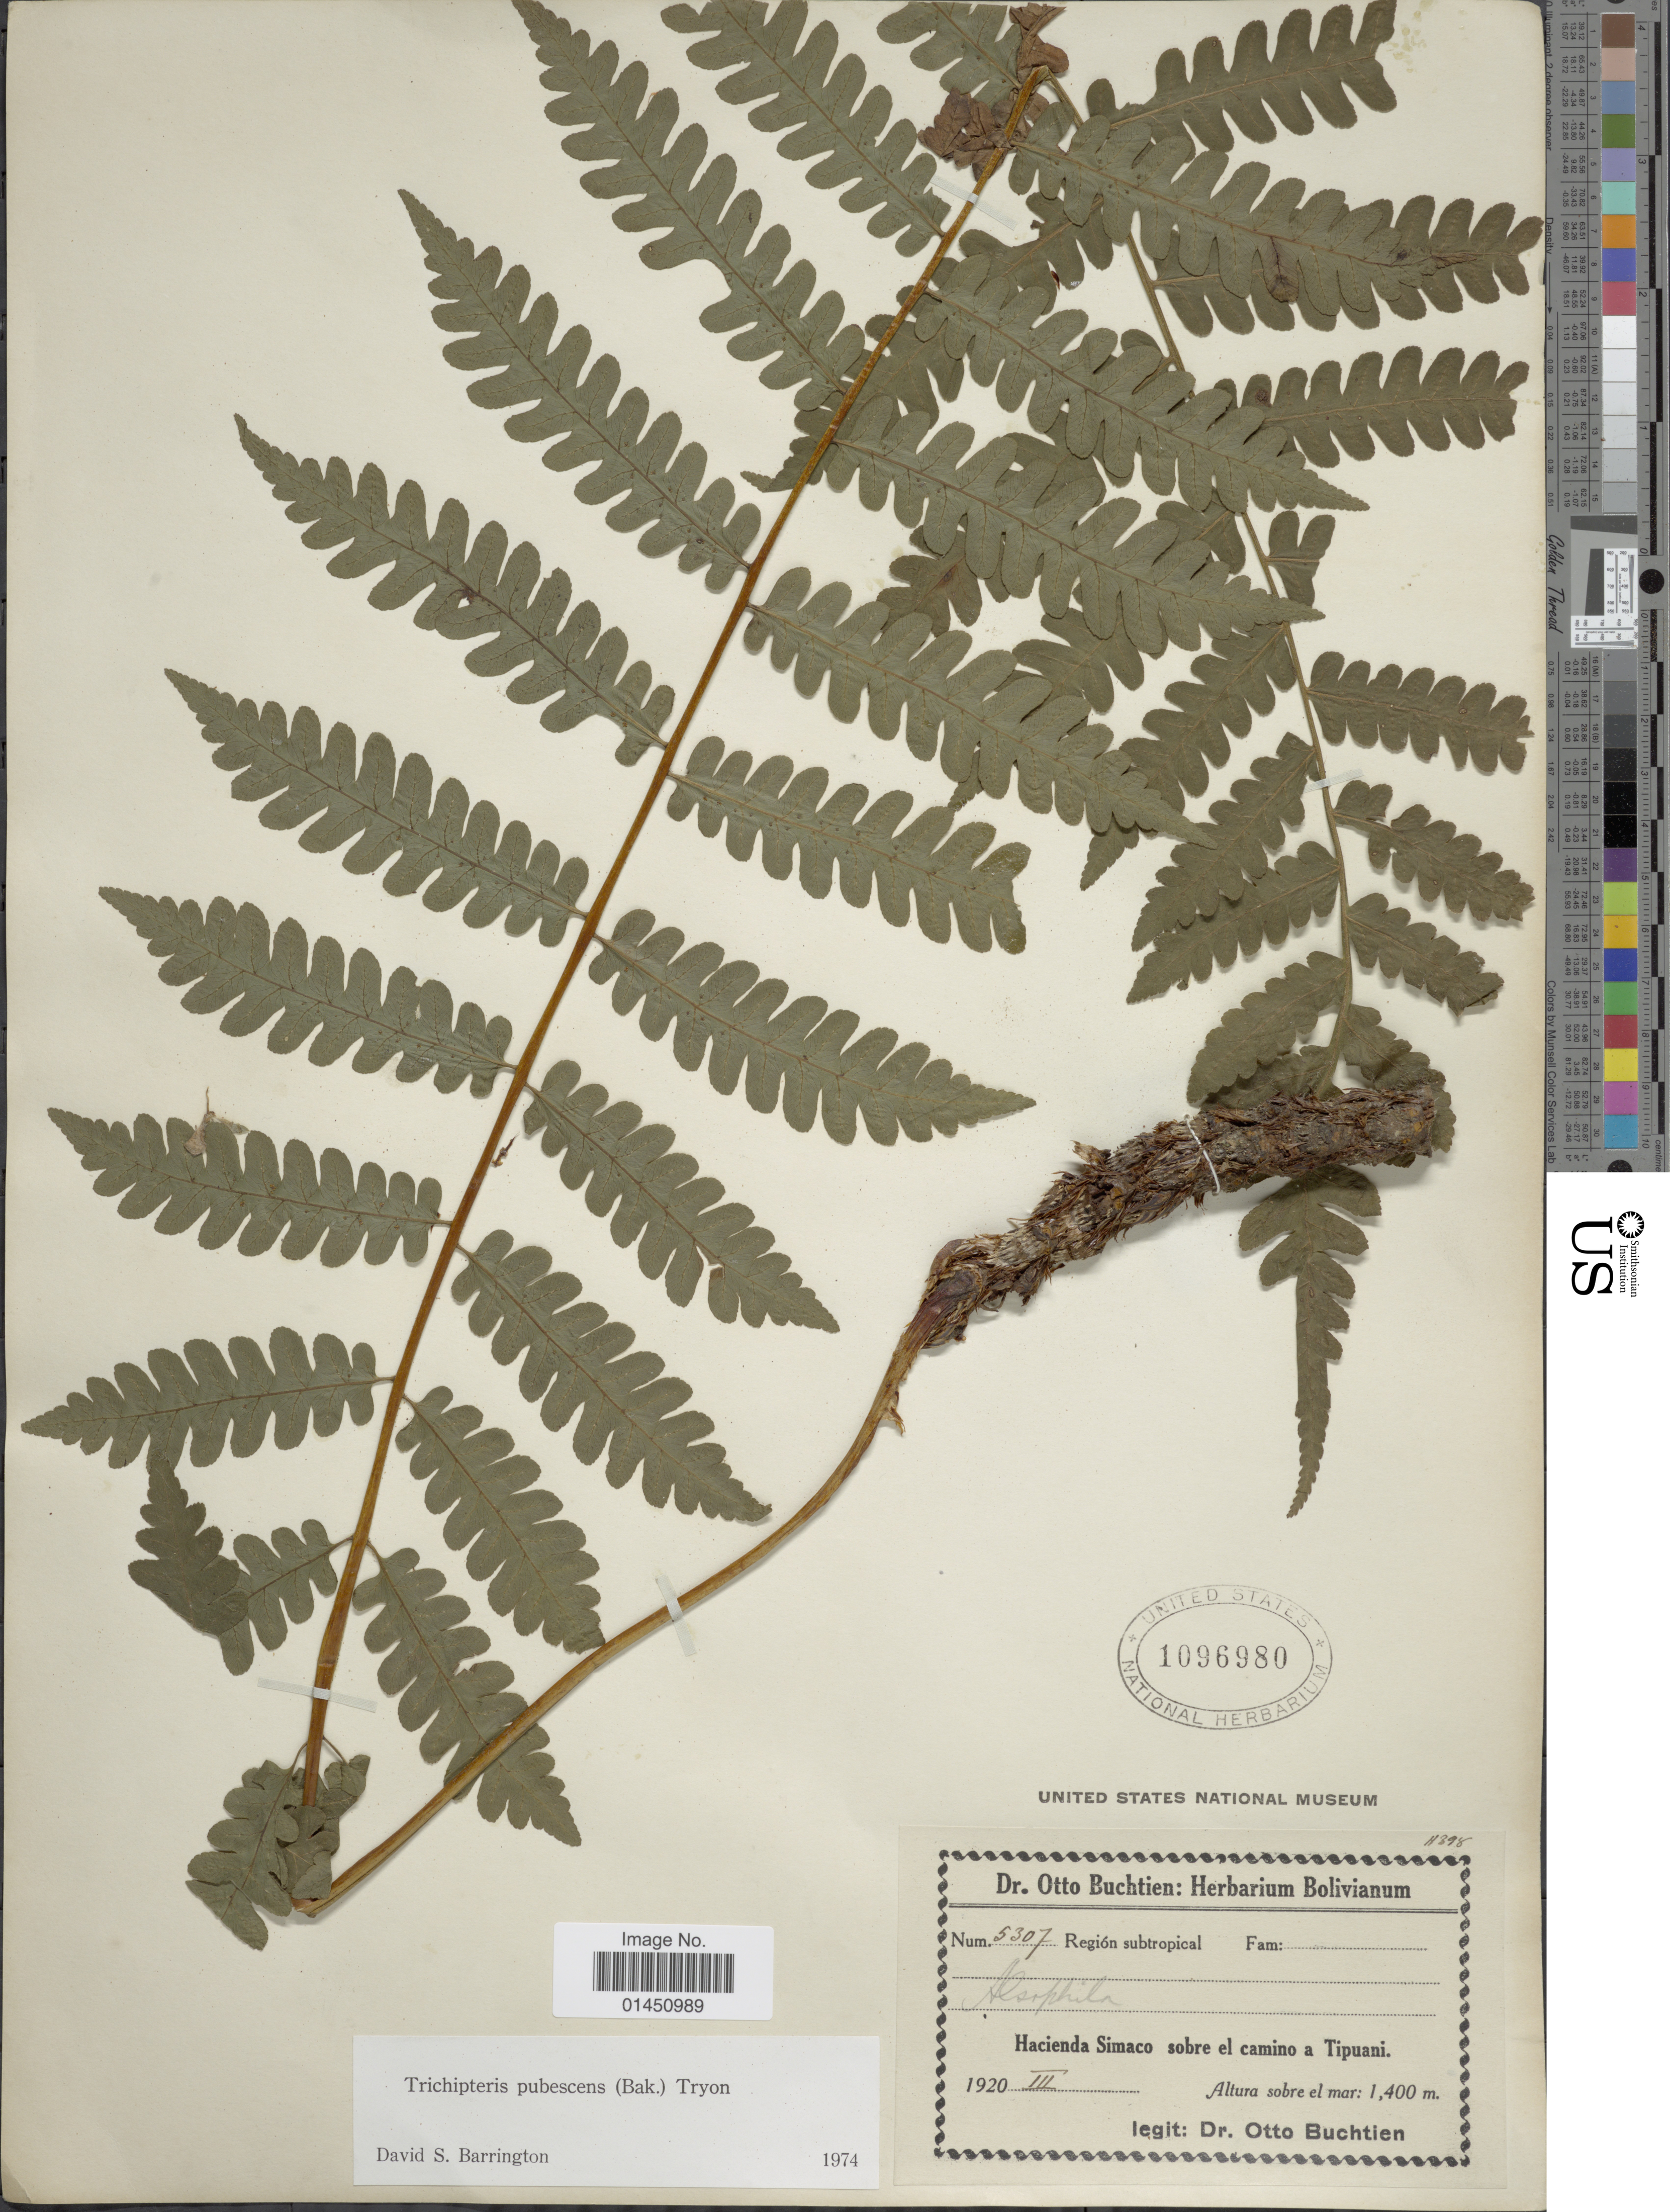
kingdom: Plantae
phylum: Tracheophyta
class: Polypodiopsida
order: Cyatheales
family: Cyatheaceae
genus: Cyathea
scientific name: Cyathea bipinnatifida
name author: (Baker) Domin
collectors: O. Buchtien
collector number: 5307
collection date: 1920-03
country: Bolivia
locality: Hacienda Simaco sobre el camino a Tipuani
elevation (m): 1400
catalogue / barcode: US 1096980